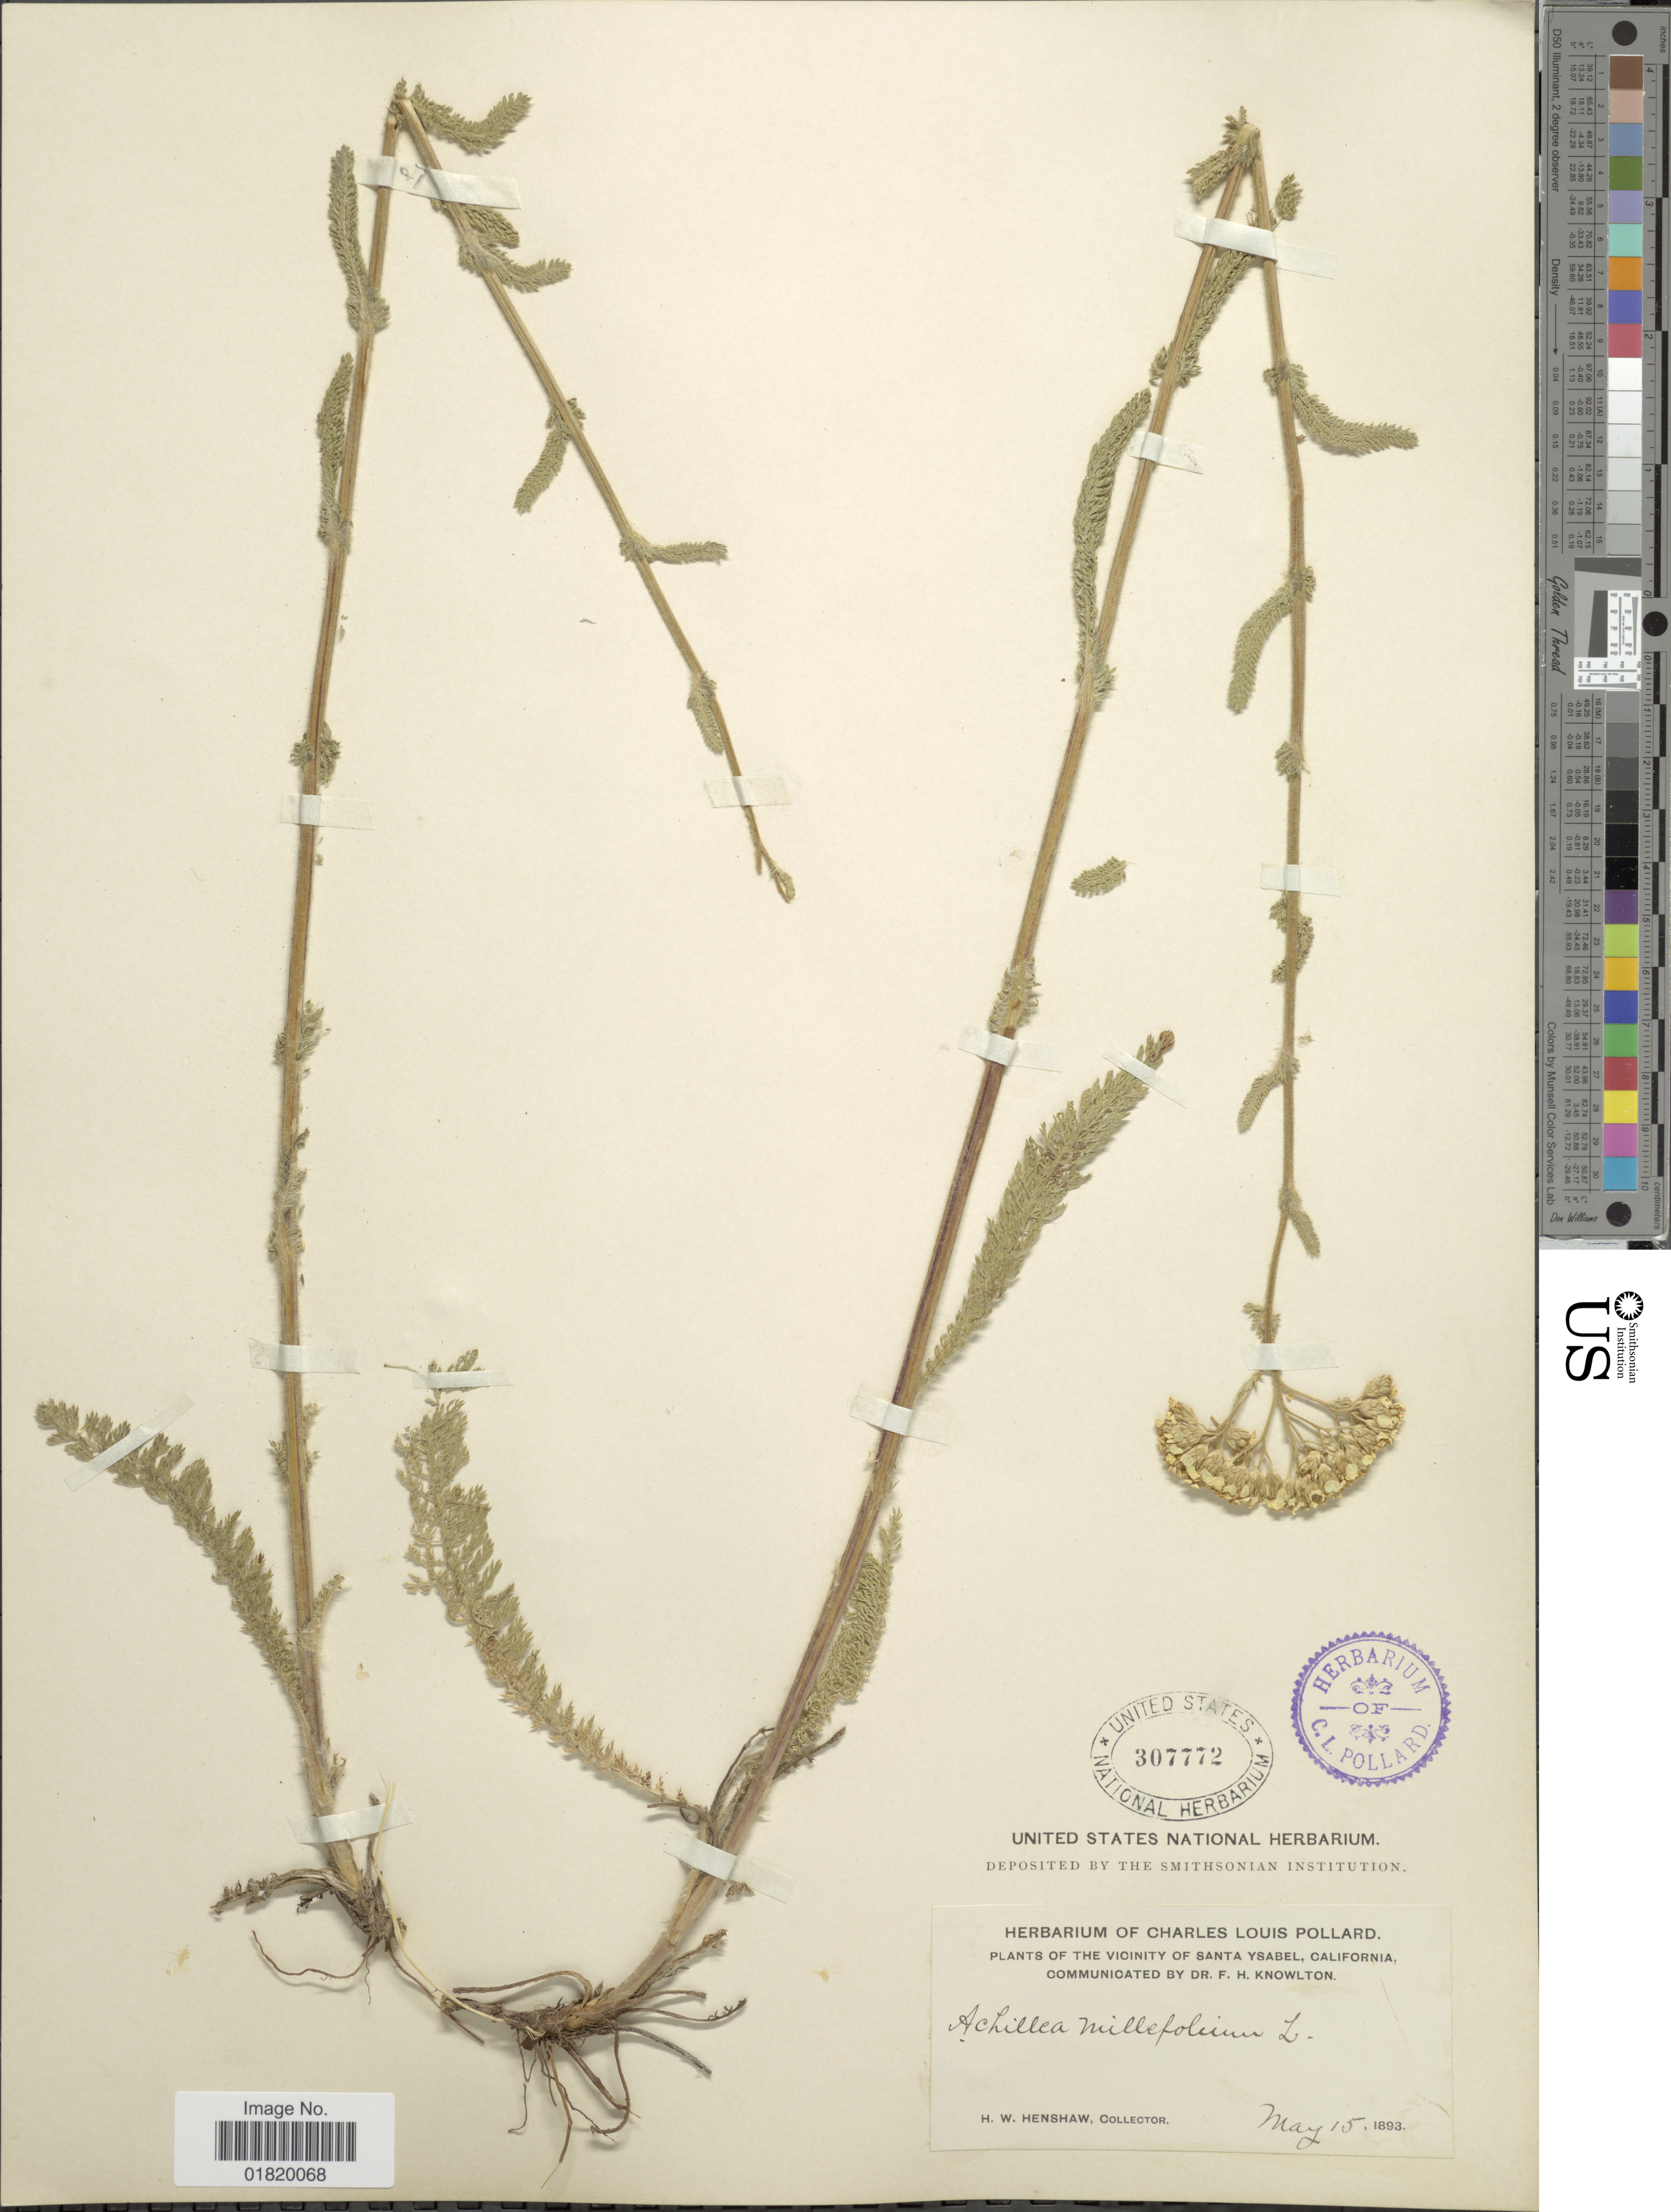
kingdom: Plantae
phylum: Tracheophyta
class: Magnoliopsida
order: Asterales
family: Asteraceae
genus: Achillea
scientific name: Achillea lanulosa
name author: Nutt.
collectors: H. Henshaw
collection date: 1893-05-15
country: United States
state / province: California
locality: Vicinity of Santa Ysabel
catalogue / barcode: US 307772